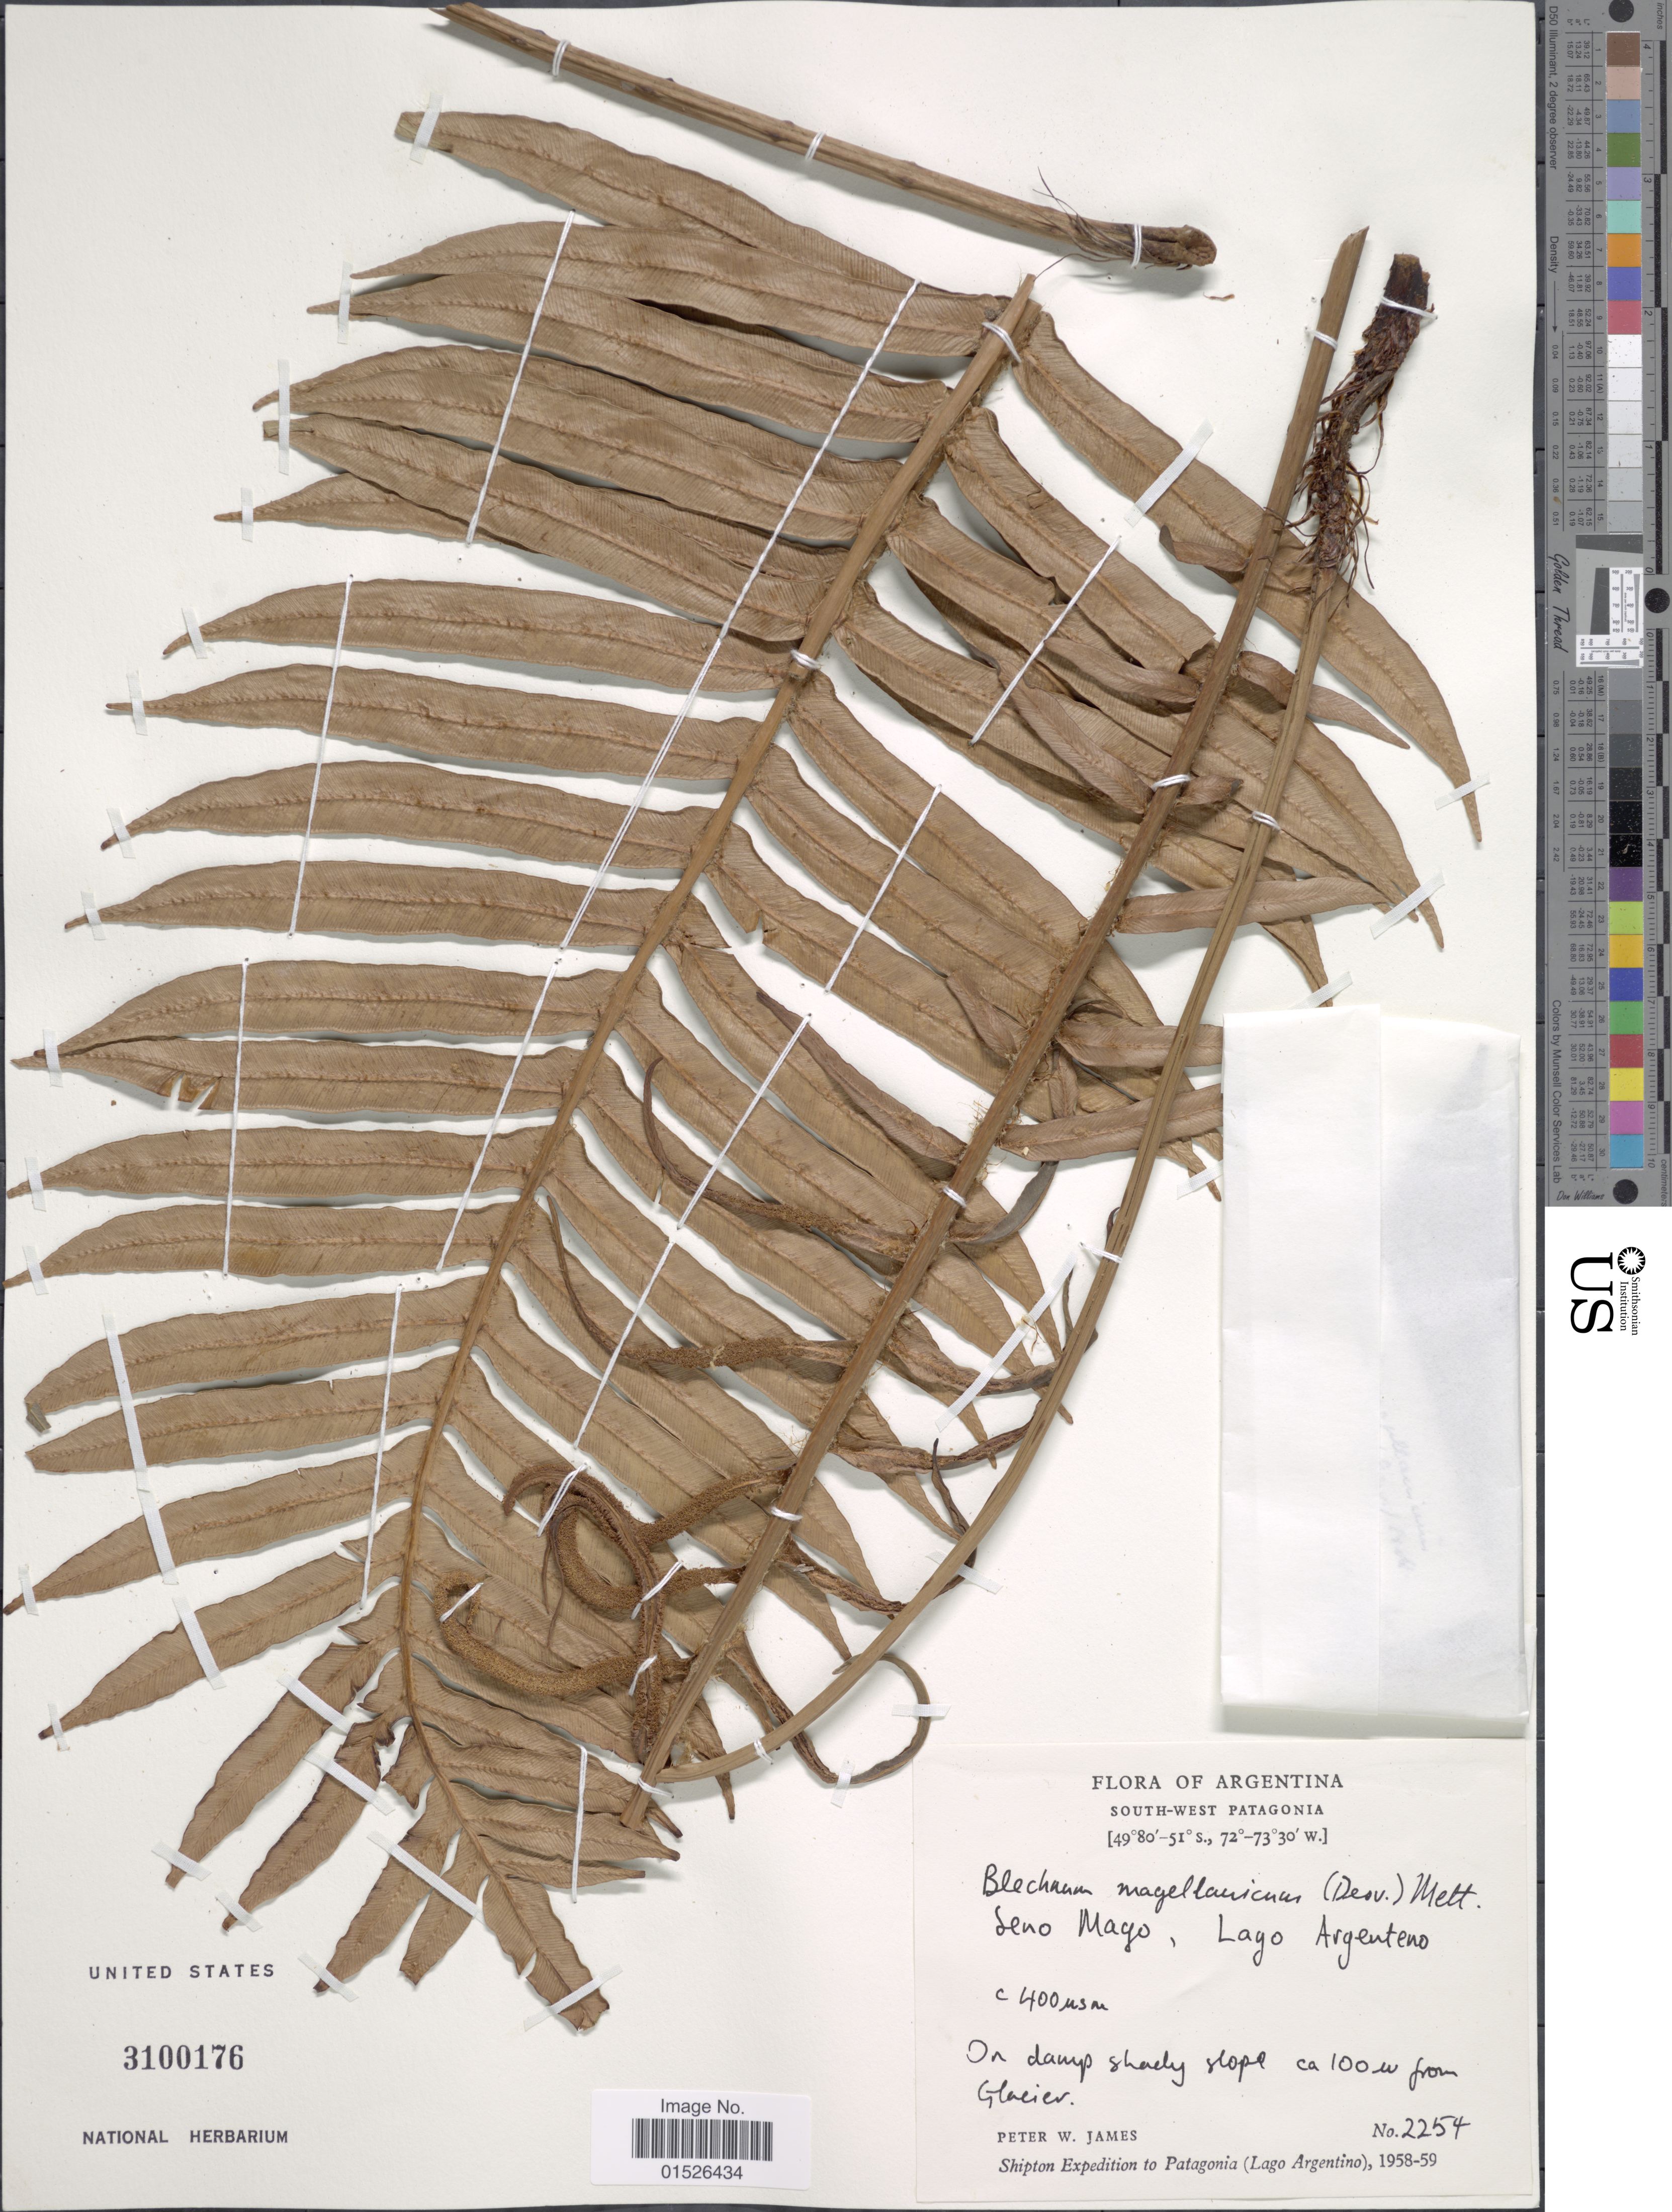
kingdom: Plantae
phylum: Tracheophyta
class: Polypodiopsida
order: Polypodiales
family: Blechnaceae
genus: Blechnum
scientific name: Blechnum magellanicum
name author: Mett.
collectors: P. James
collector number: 2254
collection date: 1958/1959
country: Argentina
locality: Argentina, South-West Patagonia. Seno Mayo, Lago Argenteno.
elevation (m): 400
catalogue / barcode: US 3100176